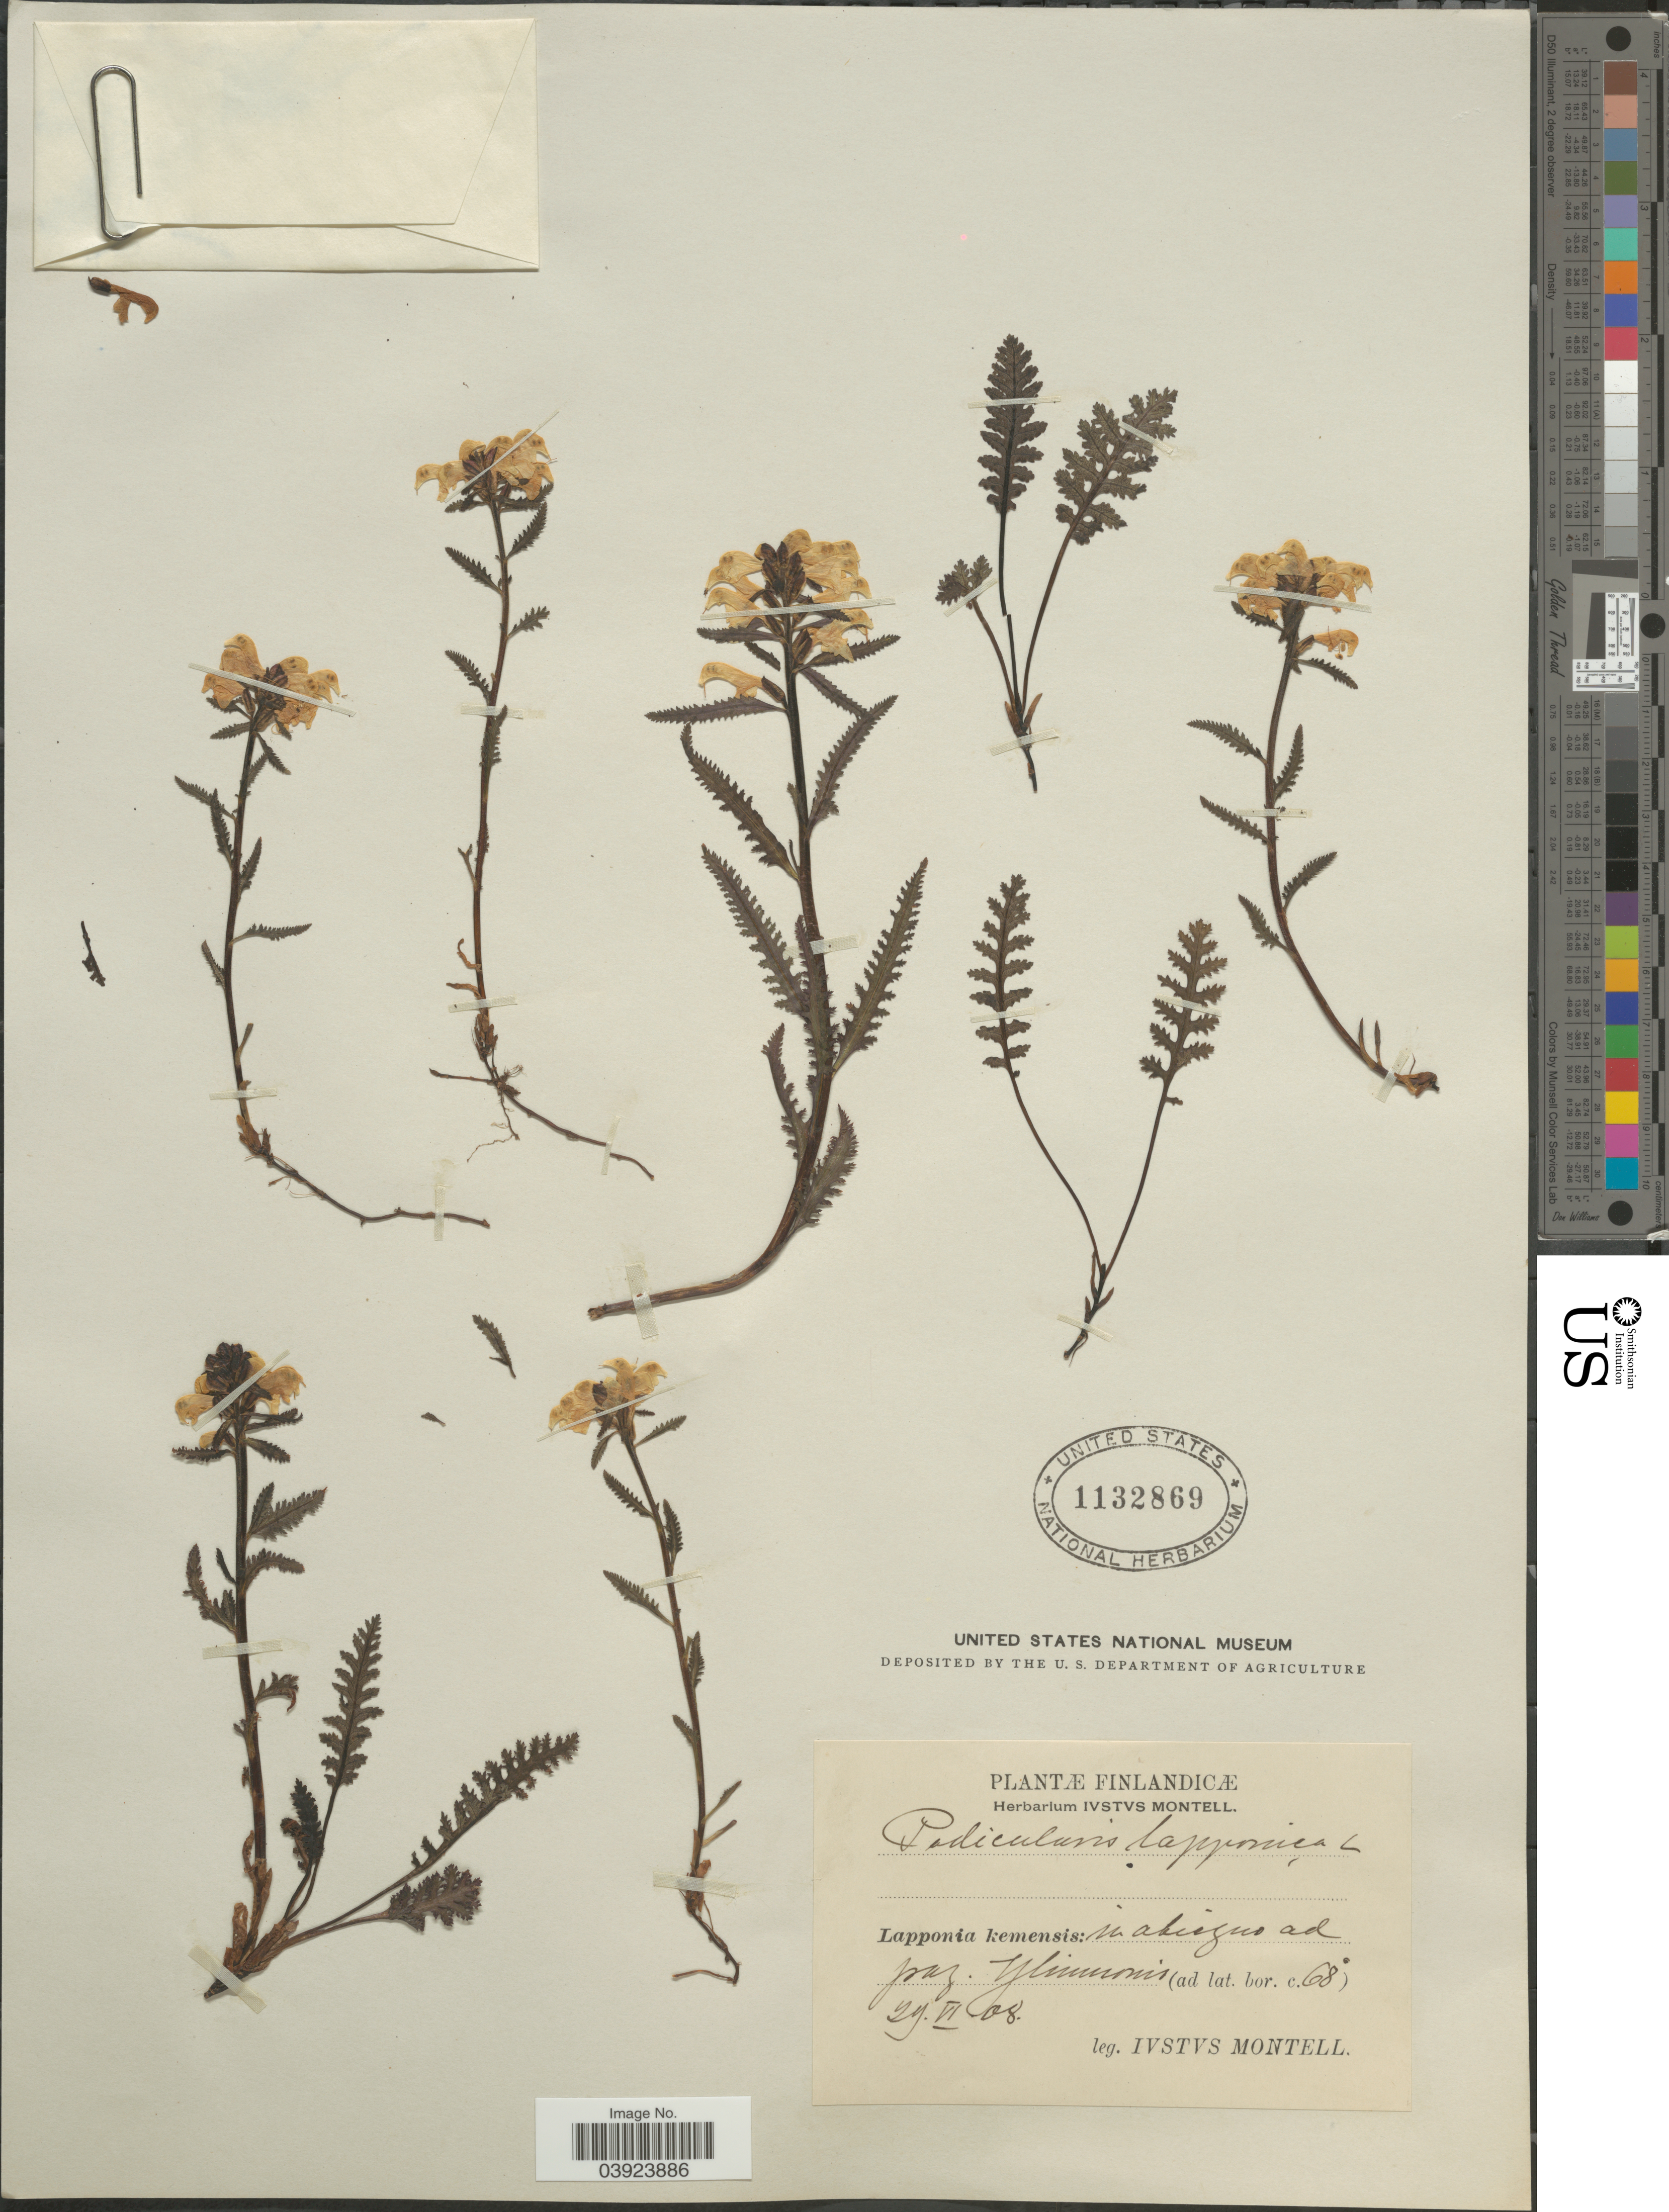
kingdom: Plantae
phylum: Tracheophyta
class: Magnoliopsida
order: Lamiales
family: Orobanchaceae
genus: Pedicularis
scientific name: Pedicularis lapponica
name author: L.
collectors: I. Montell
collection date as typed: Transcribed d/m/y: 29/6/8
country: Finland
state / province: Lappi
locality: Ylimuonio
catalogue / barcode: US 1132869